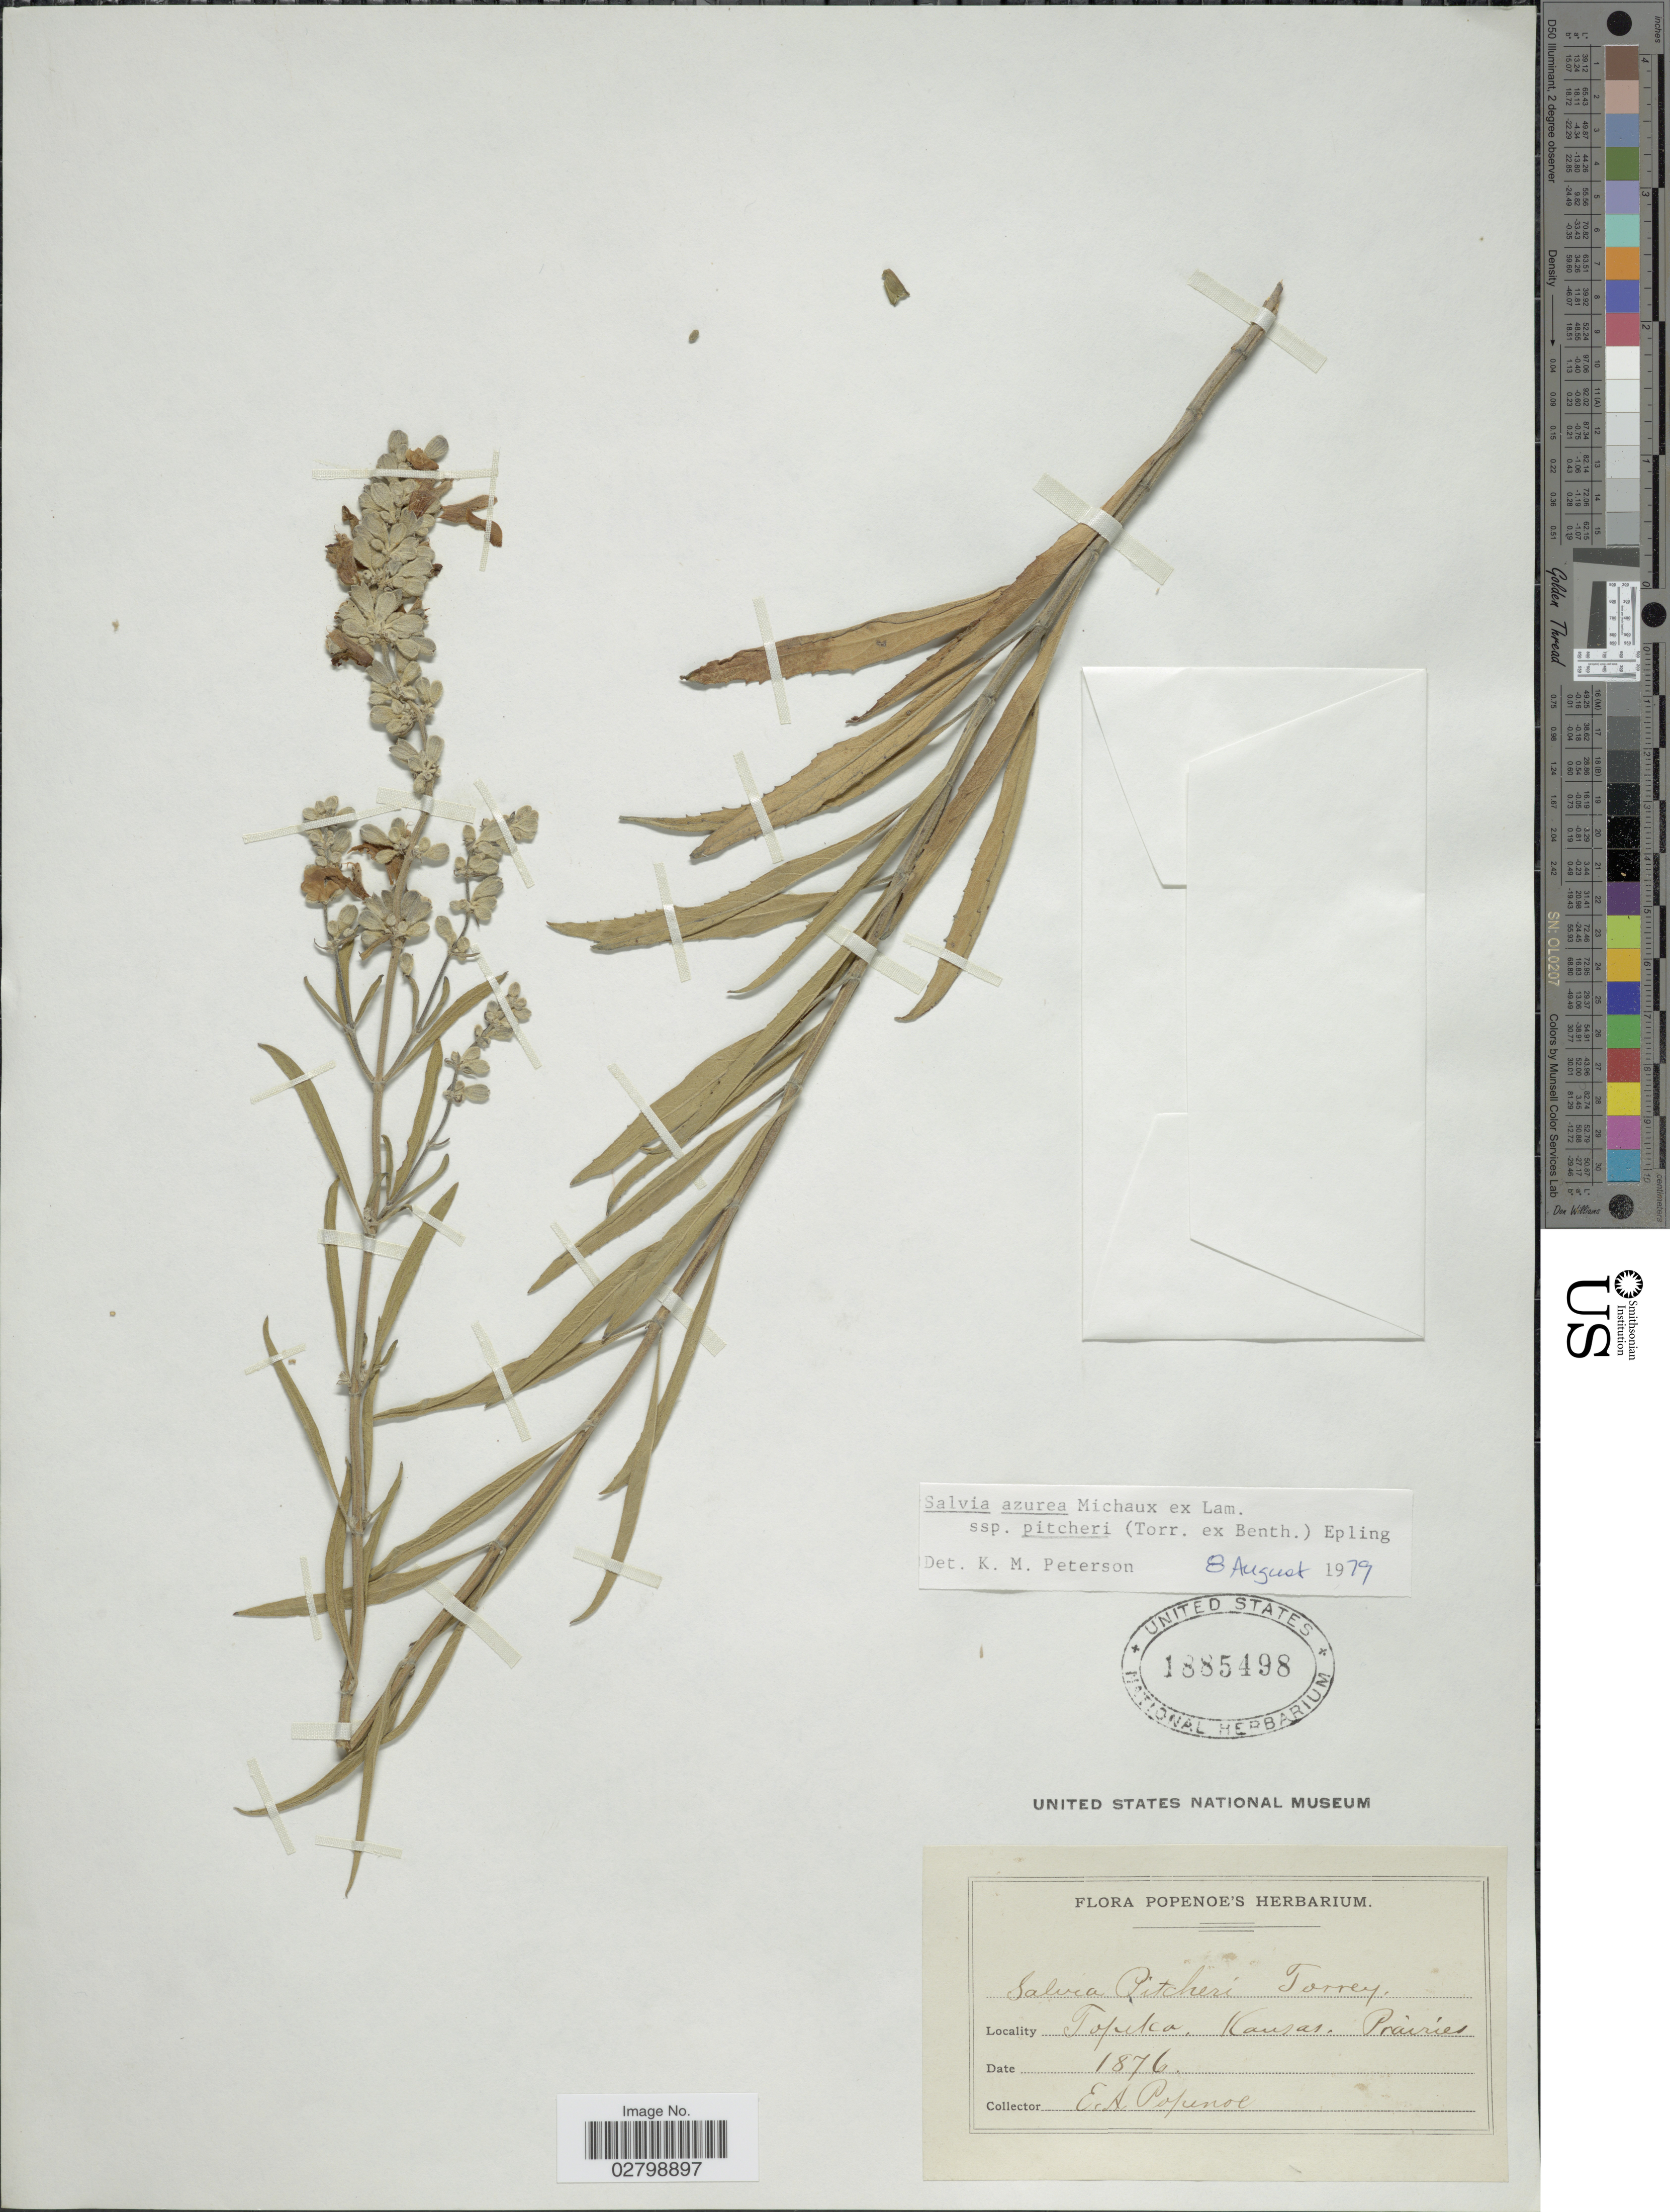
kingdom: Plantae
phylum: Tracheophyta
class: Magnoliopsida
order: Lamiales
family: Lamiaceae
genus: Salvia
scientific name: Salvia azurea subsp. pitcheri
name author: Michx. ex Lam.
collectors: E. A. Popenoe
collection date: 1876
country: United States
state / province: Kansas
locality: Topika. Prairies.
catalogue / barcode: US 1885498